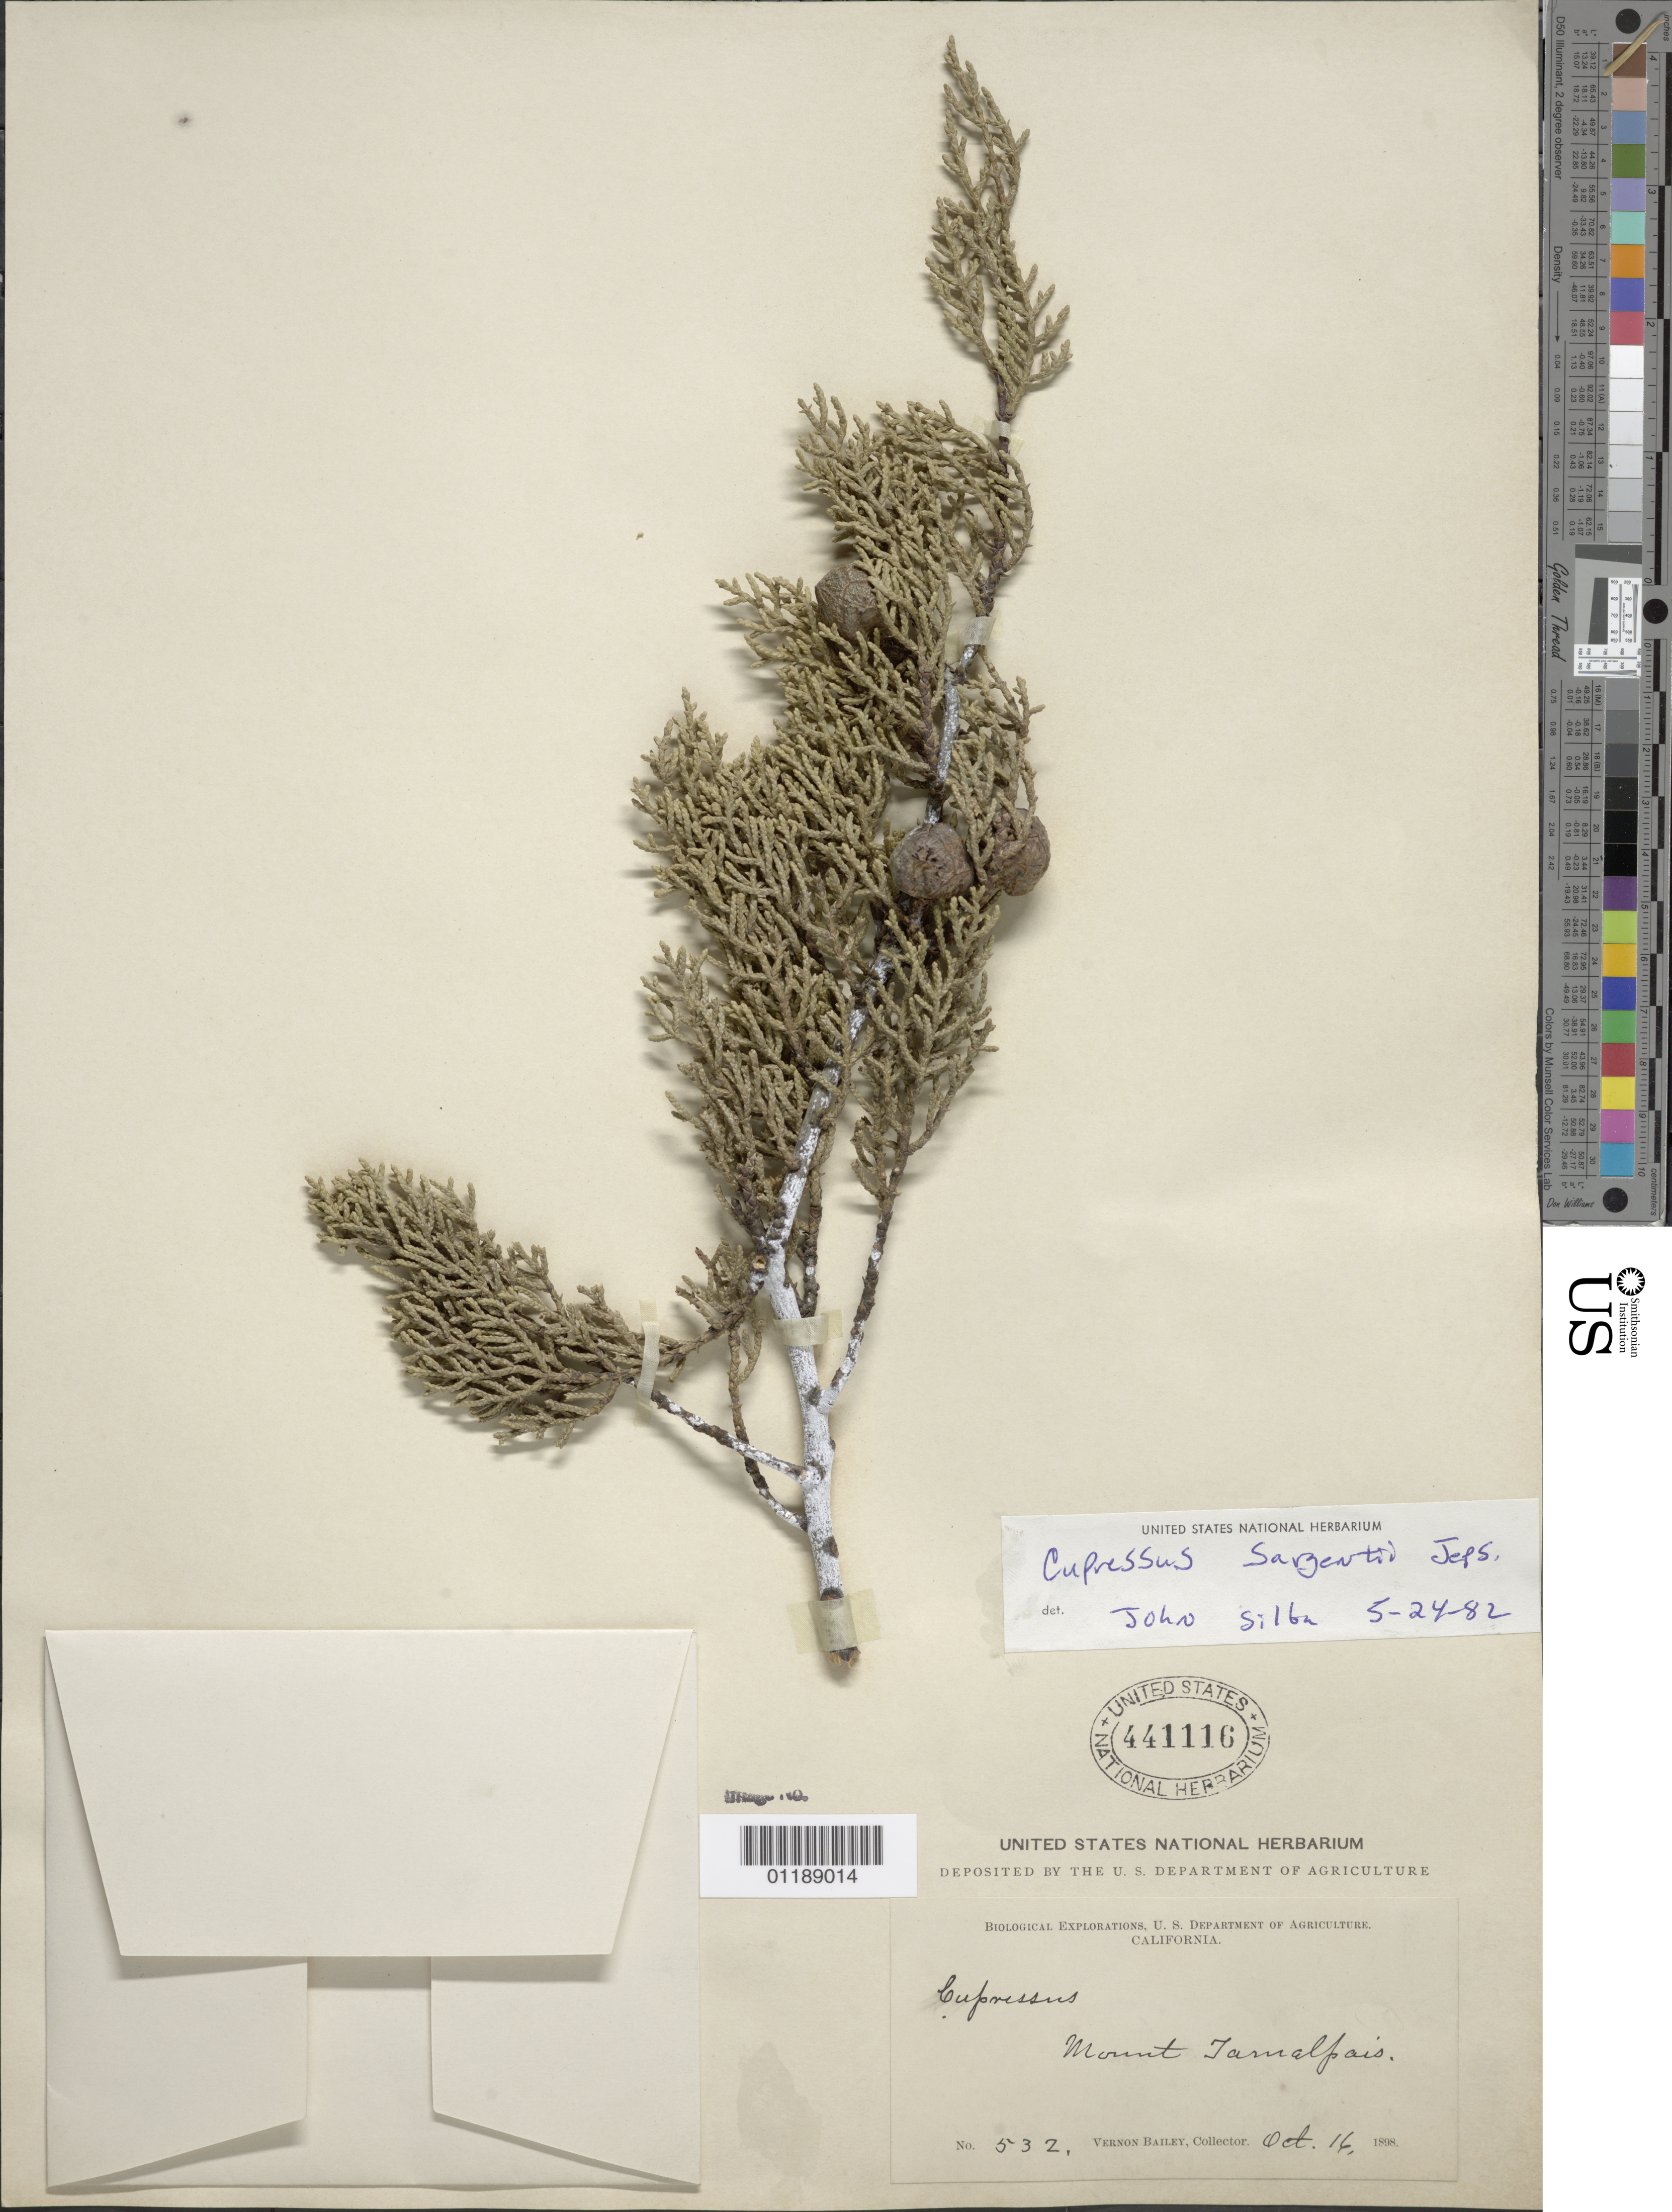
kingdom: Plantae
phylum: Tracheophyta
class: Pinopsida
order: Pinales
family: Cupressaceae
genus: Hesperocyparis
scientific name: Hesperocyparis sargentii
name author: (Jeps.) Bartel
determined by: (US) Smithsonian Institution - National Museum of Natural History - Department of Botany (UNITED STATES)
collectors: V. O. Bailey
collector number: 532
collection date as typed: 16 Oct 1898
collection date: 1898-10-16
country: United States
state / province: California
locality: Mount Tamalpais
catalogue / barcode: US 441116